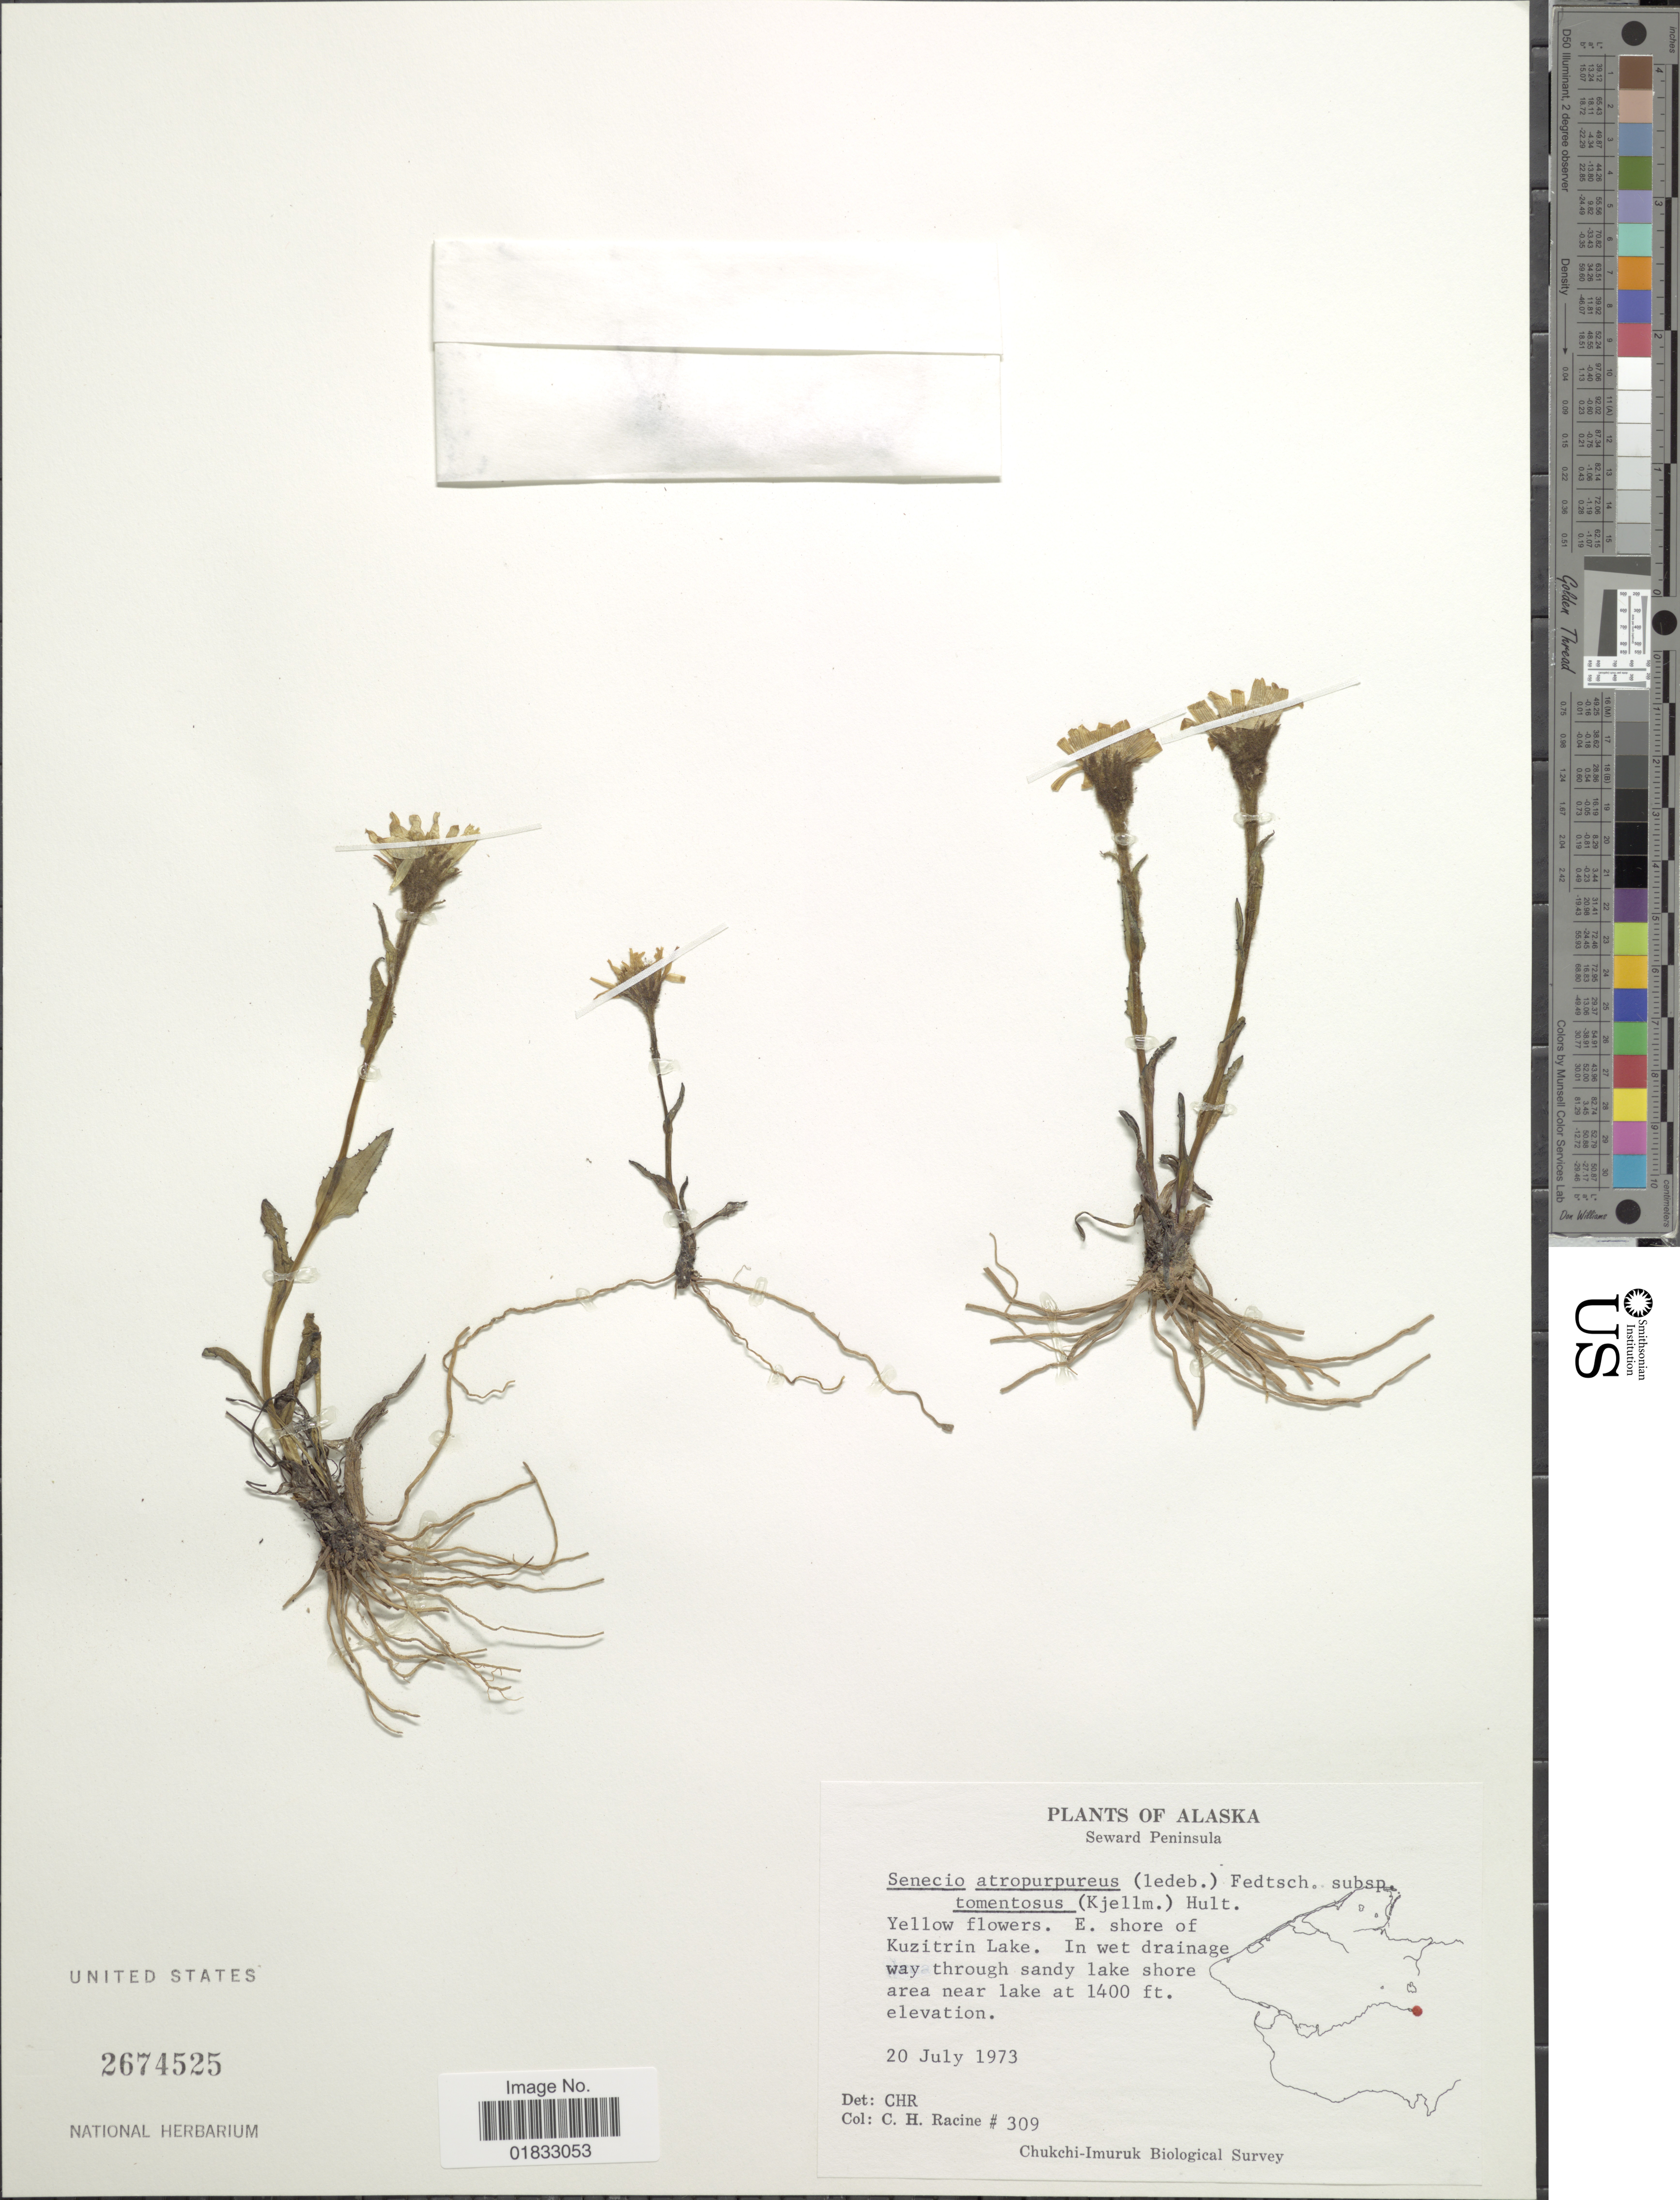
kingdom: Plantae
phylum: Tracheophyta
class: Magnoliopsida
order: Asterales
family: Asteraceae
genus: Tephroseris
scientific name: Tephroseris kjellmanii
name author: (A.E. Porsild) Holub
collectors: C. Racine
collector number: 309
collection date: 1973-07-20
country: United States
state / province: Alaska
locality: Seward Peninsula, E. shore of Kuzitrin Lake.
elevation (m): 427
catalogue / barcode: US 2674525